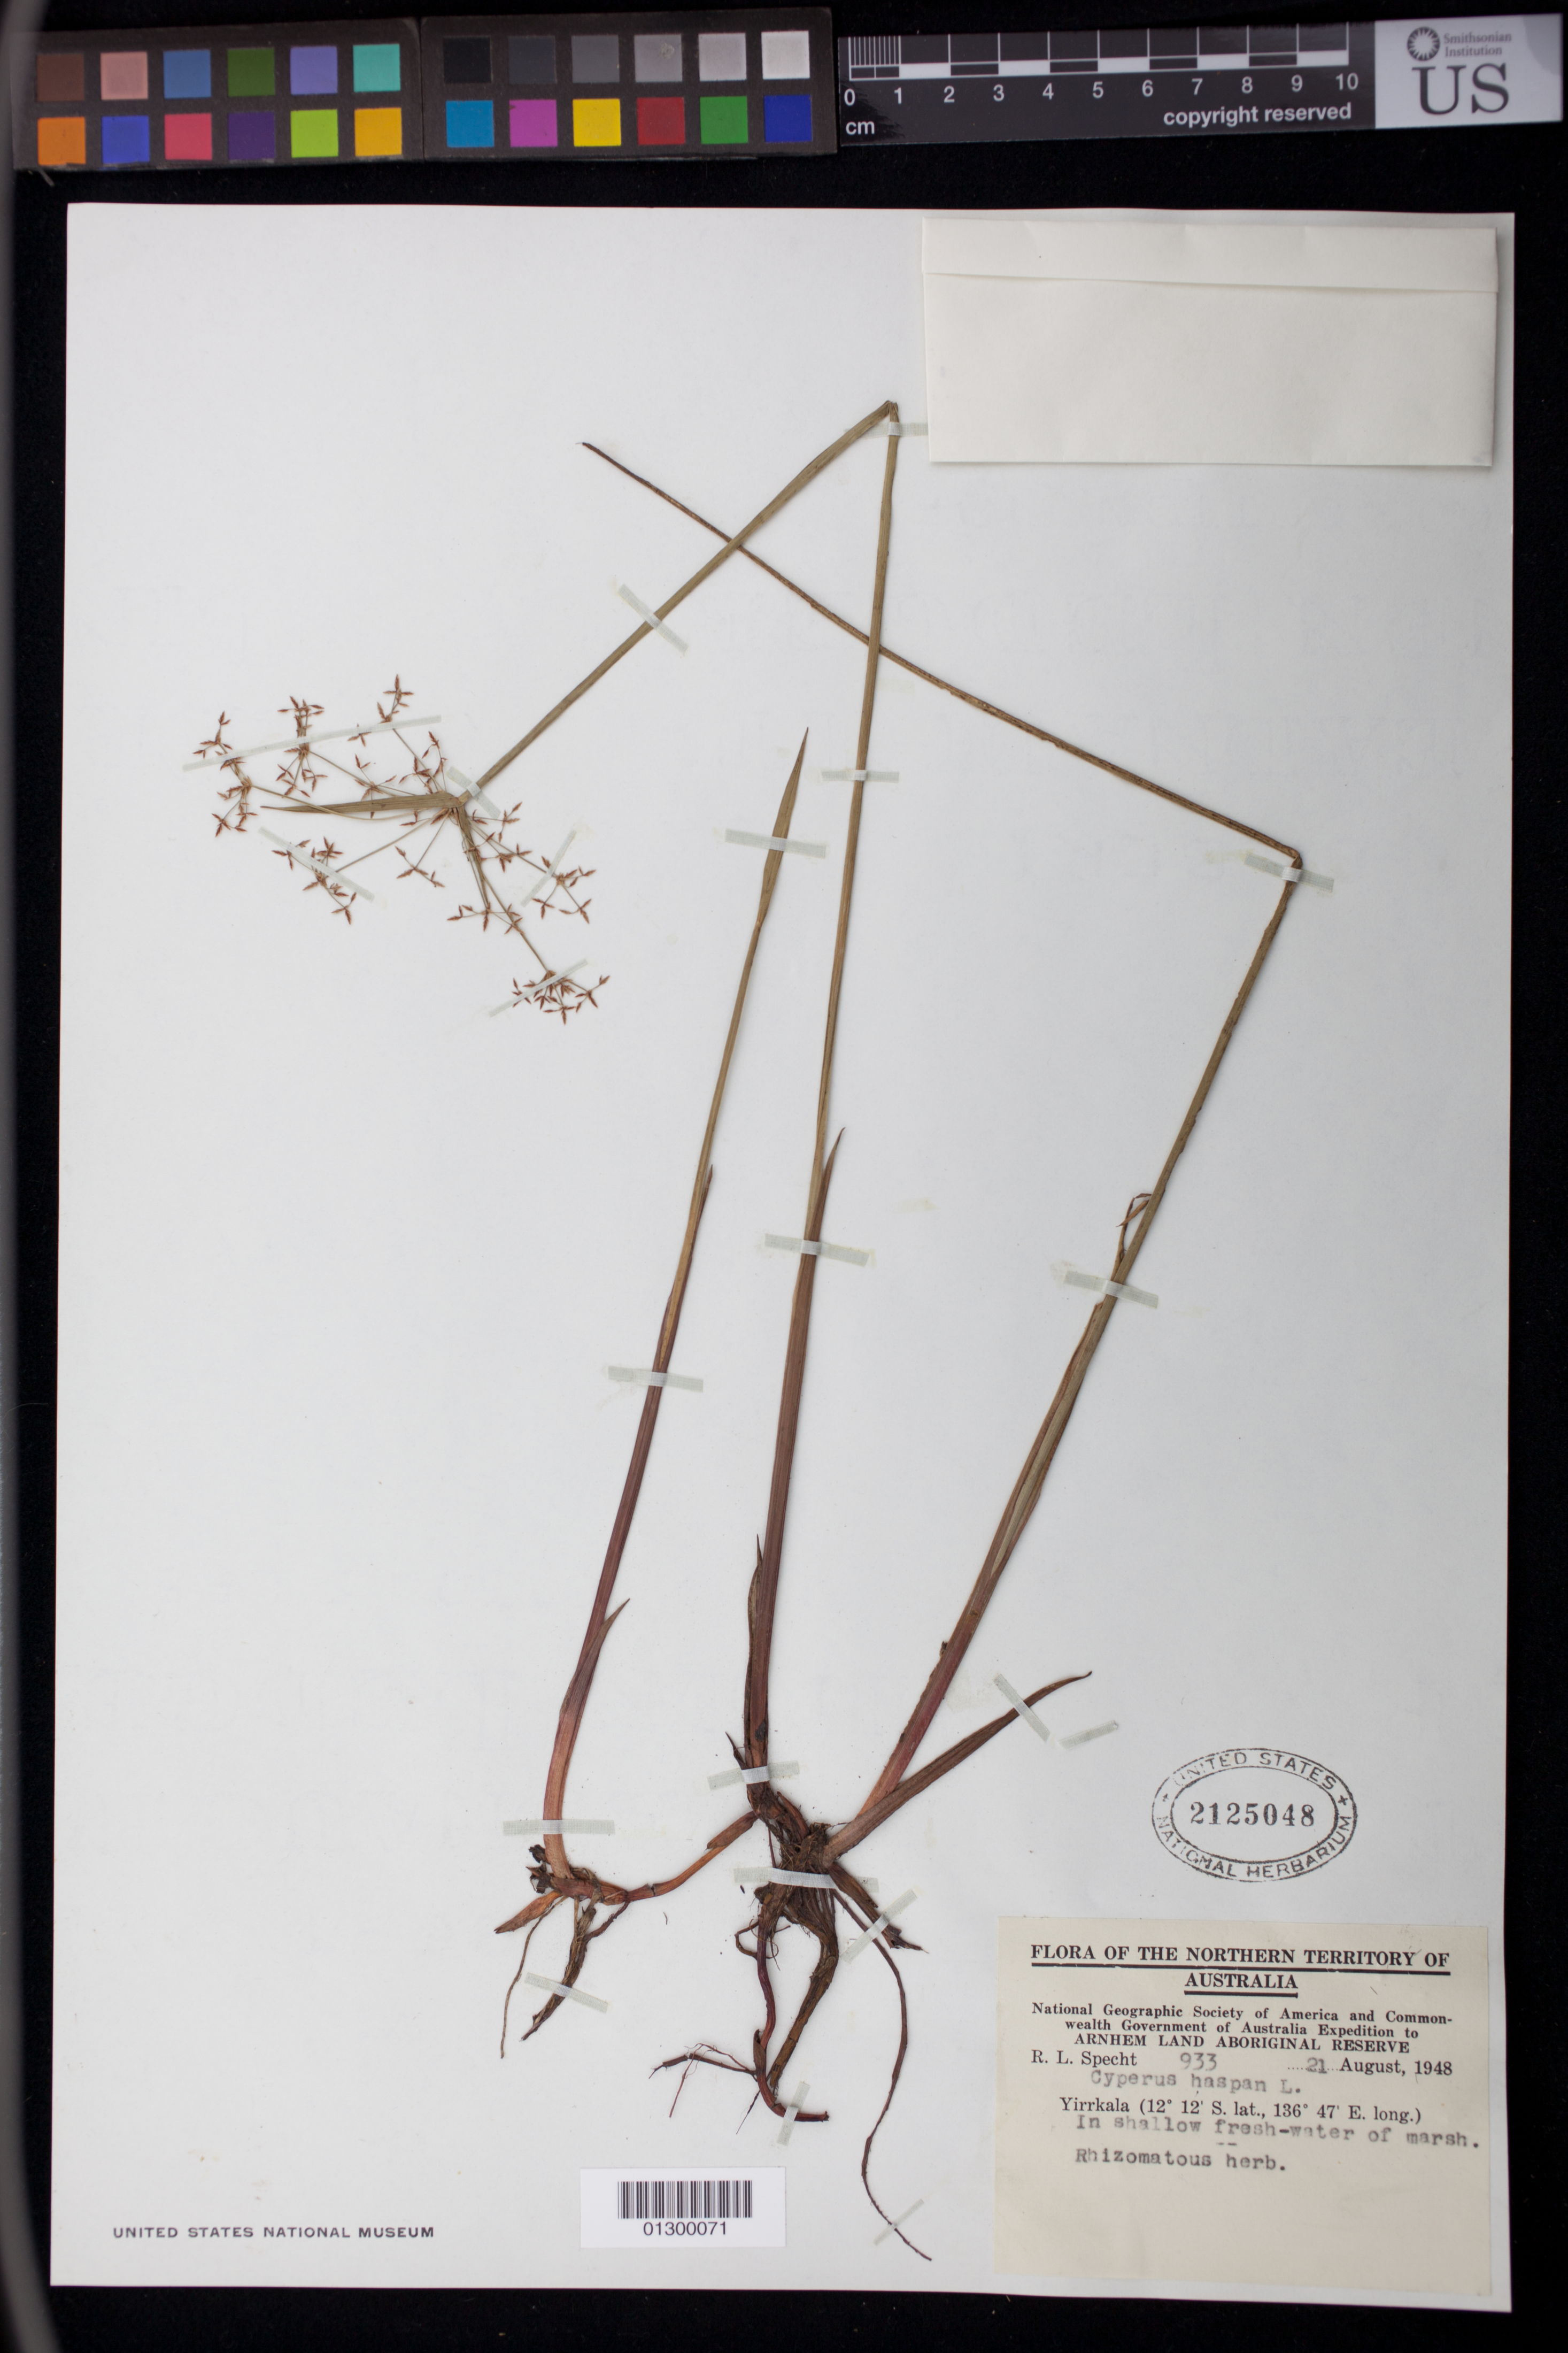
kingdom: Plantae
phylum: Tracheophyta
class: Liliopsida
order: Poales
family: Cyperaceae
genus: Cyperus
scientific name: Cyperus haspan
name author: L.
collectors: R. L. Specht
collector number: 933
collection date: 1948-08-21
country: Australia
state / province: Northern Territory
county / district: East Arnhem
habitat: In shallow fresh-water of marsh.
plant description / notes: Rhizomatous herb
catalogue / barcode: US 2125048